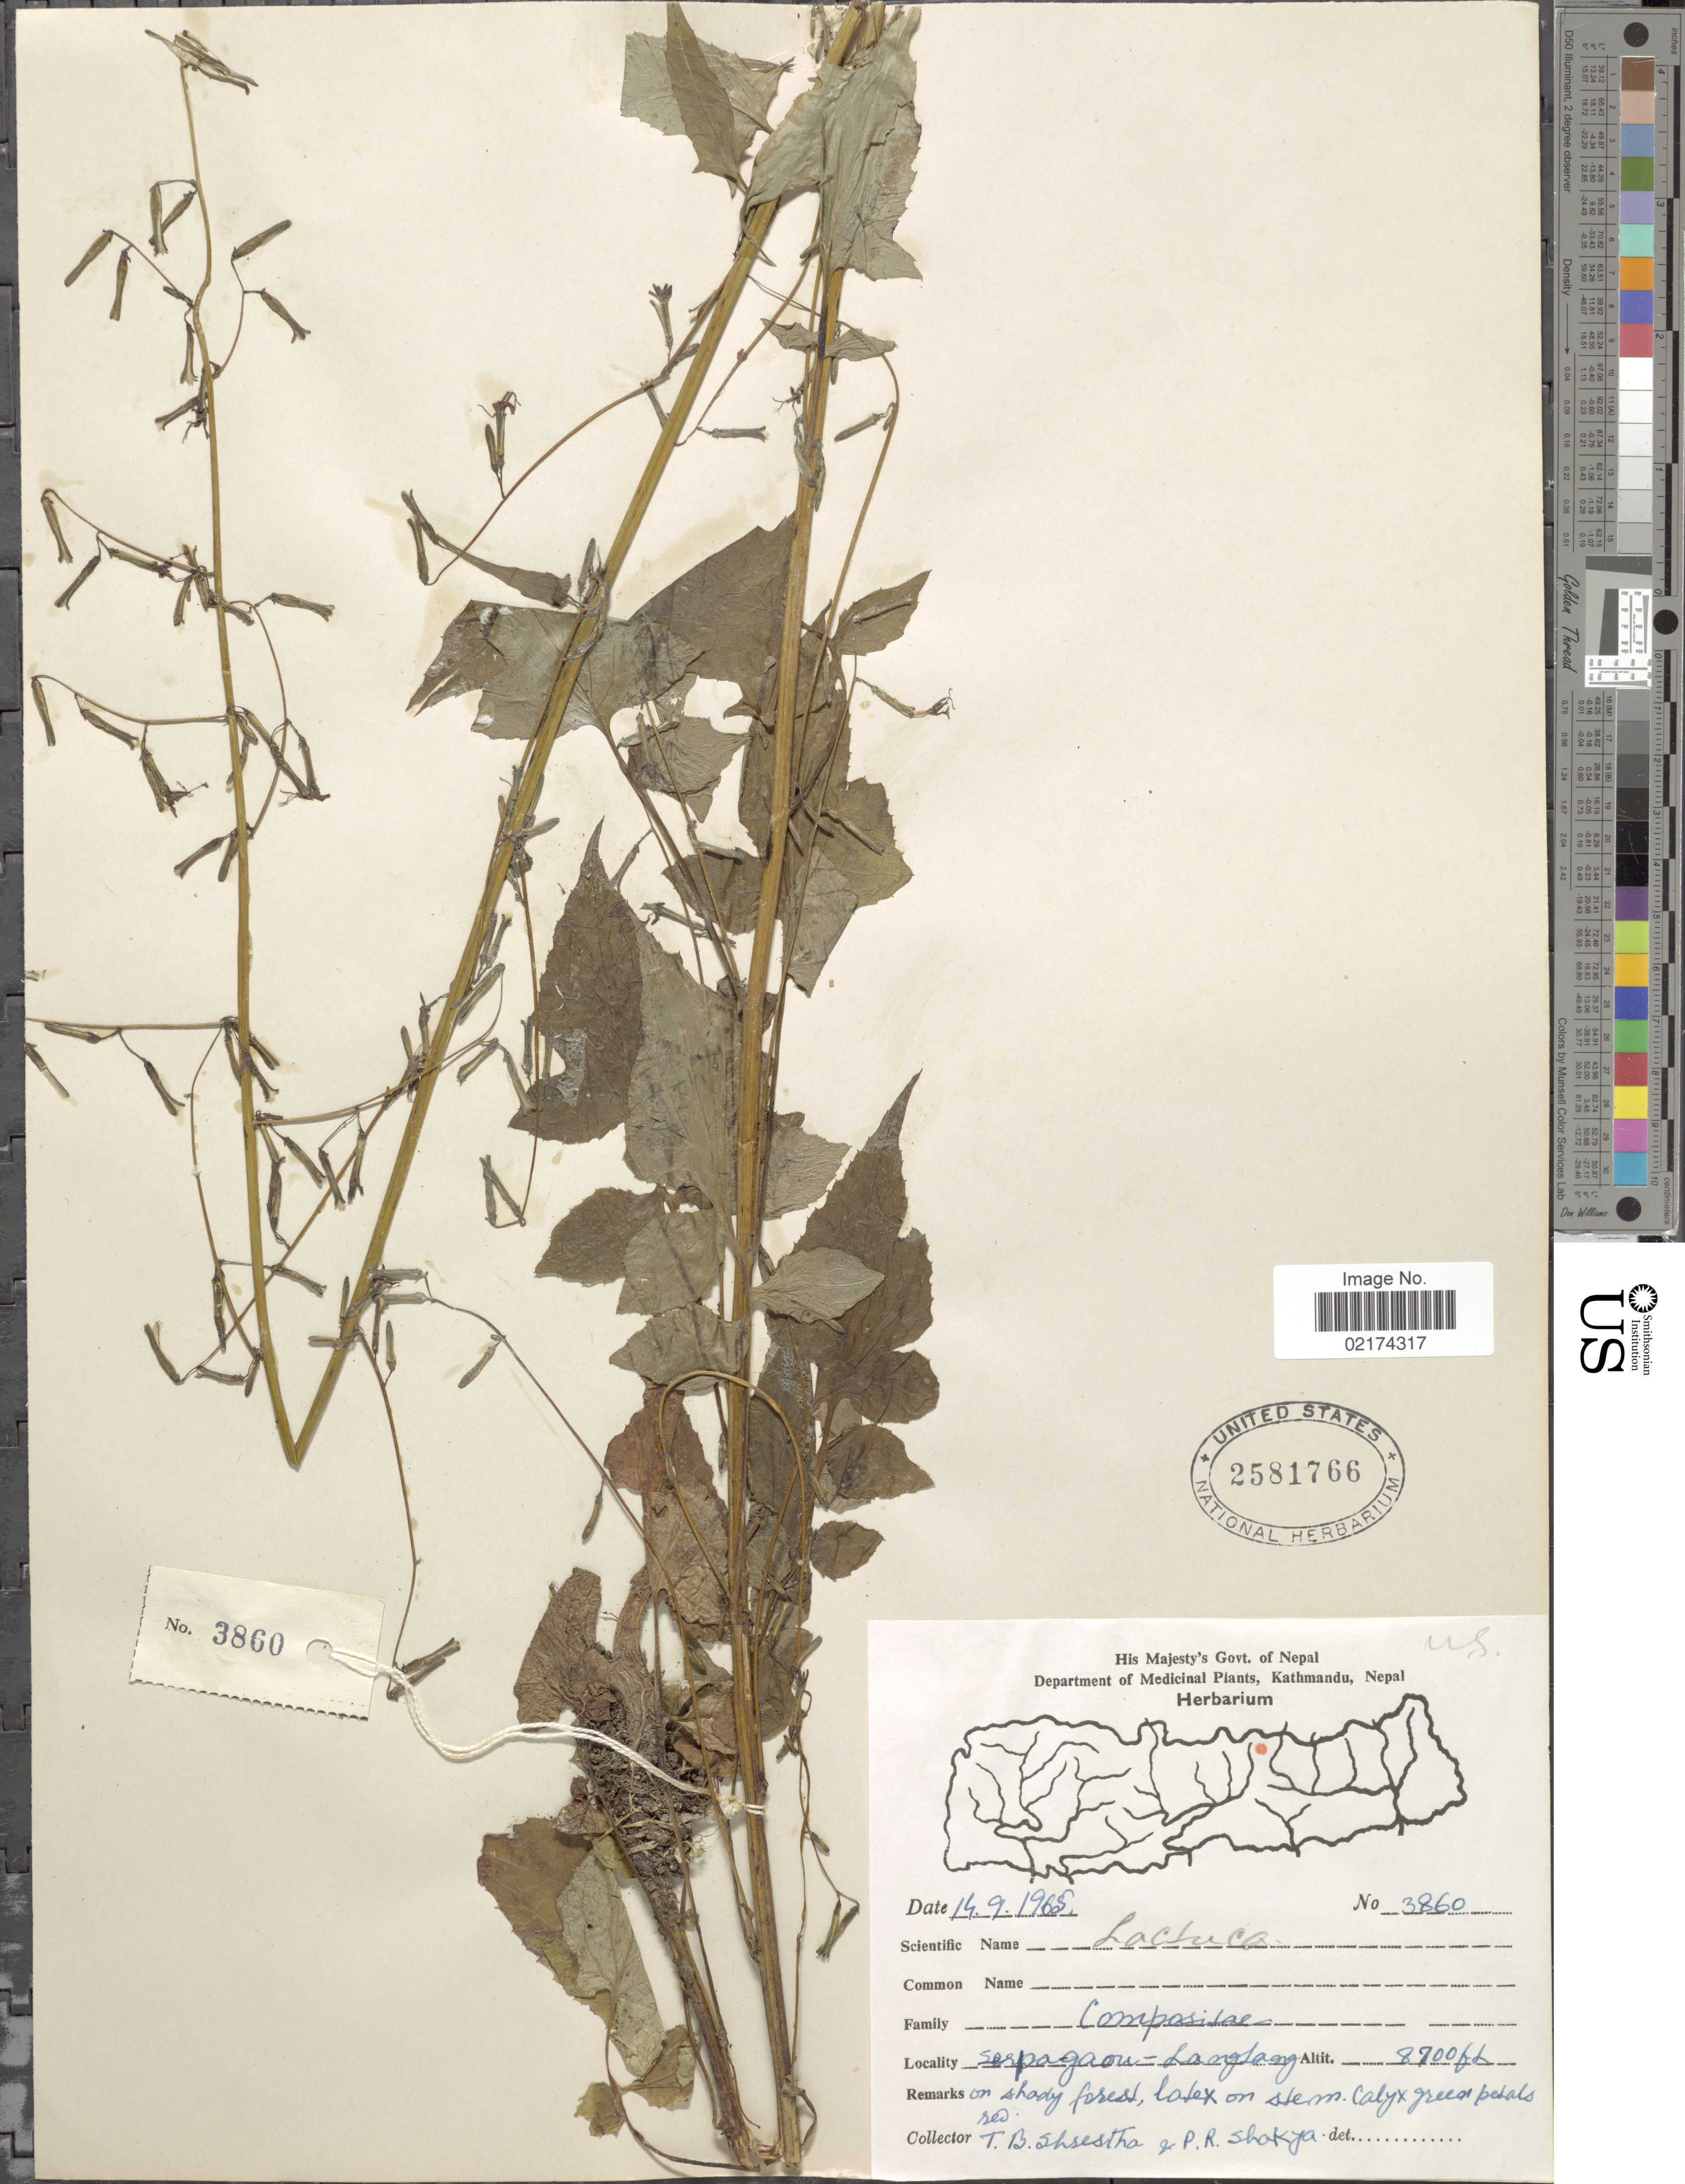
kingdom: Plantae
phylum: Tracheophyta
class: Magnoliopsida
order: Asterales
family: Asteraceae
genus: Lactuca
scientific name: Lactuca sp.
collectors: T. B. Shrestha & P. Shakya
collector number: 3860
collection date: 1965-09-14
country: Nepal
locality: Serpagaou-Langlang [interpreted]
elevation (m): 2652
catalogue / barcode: US 2581766